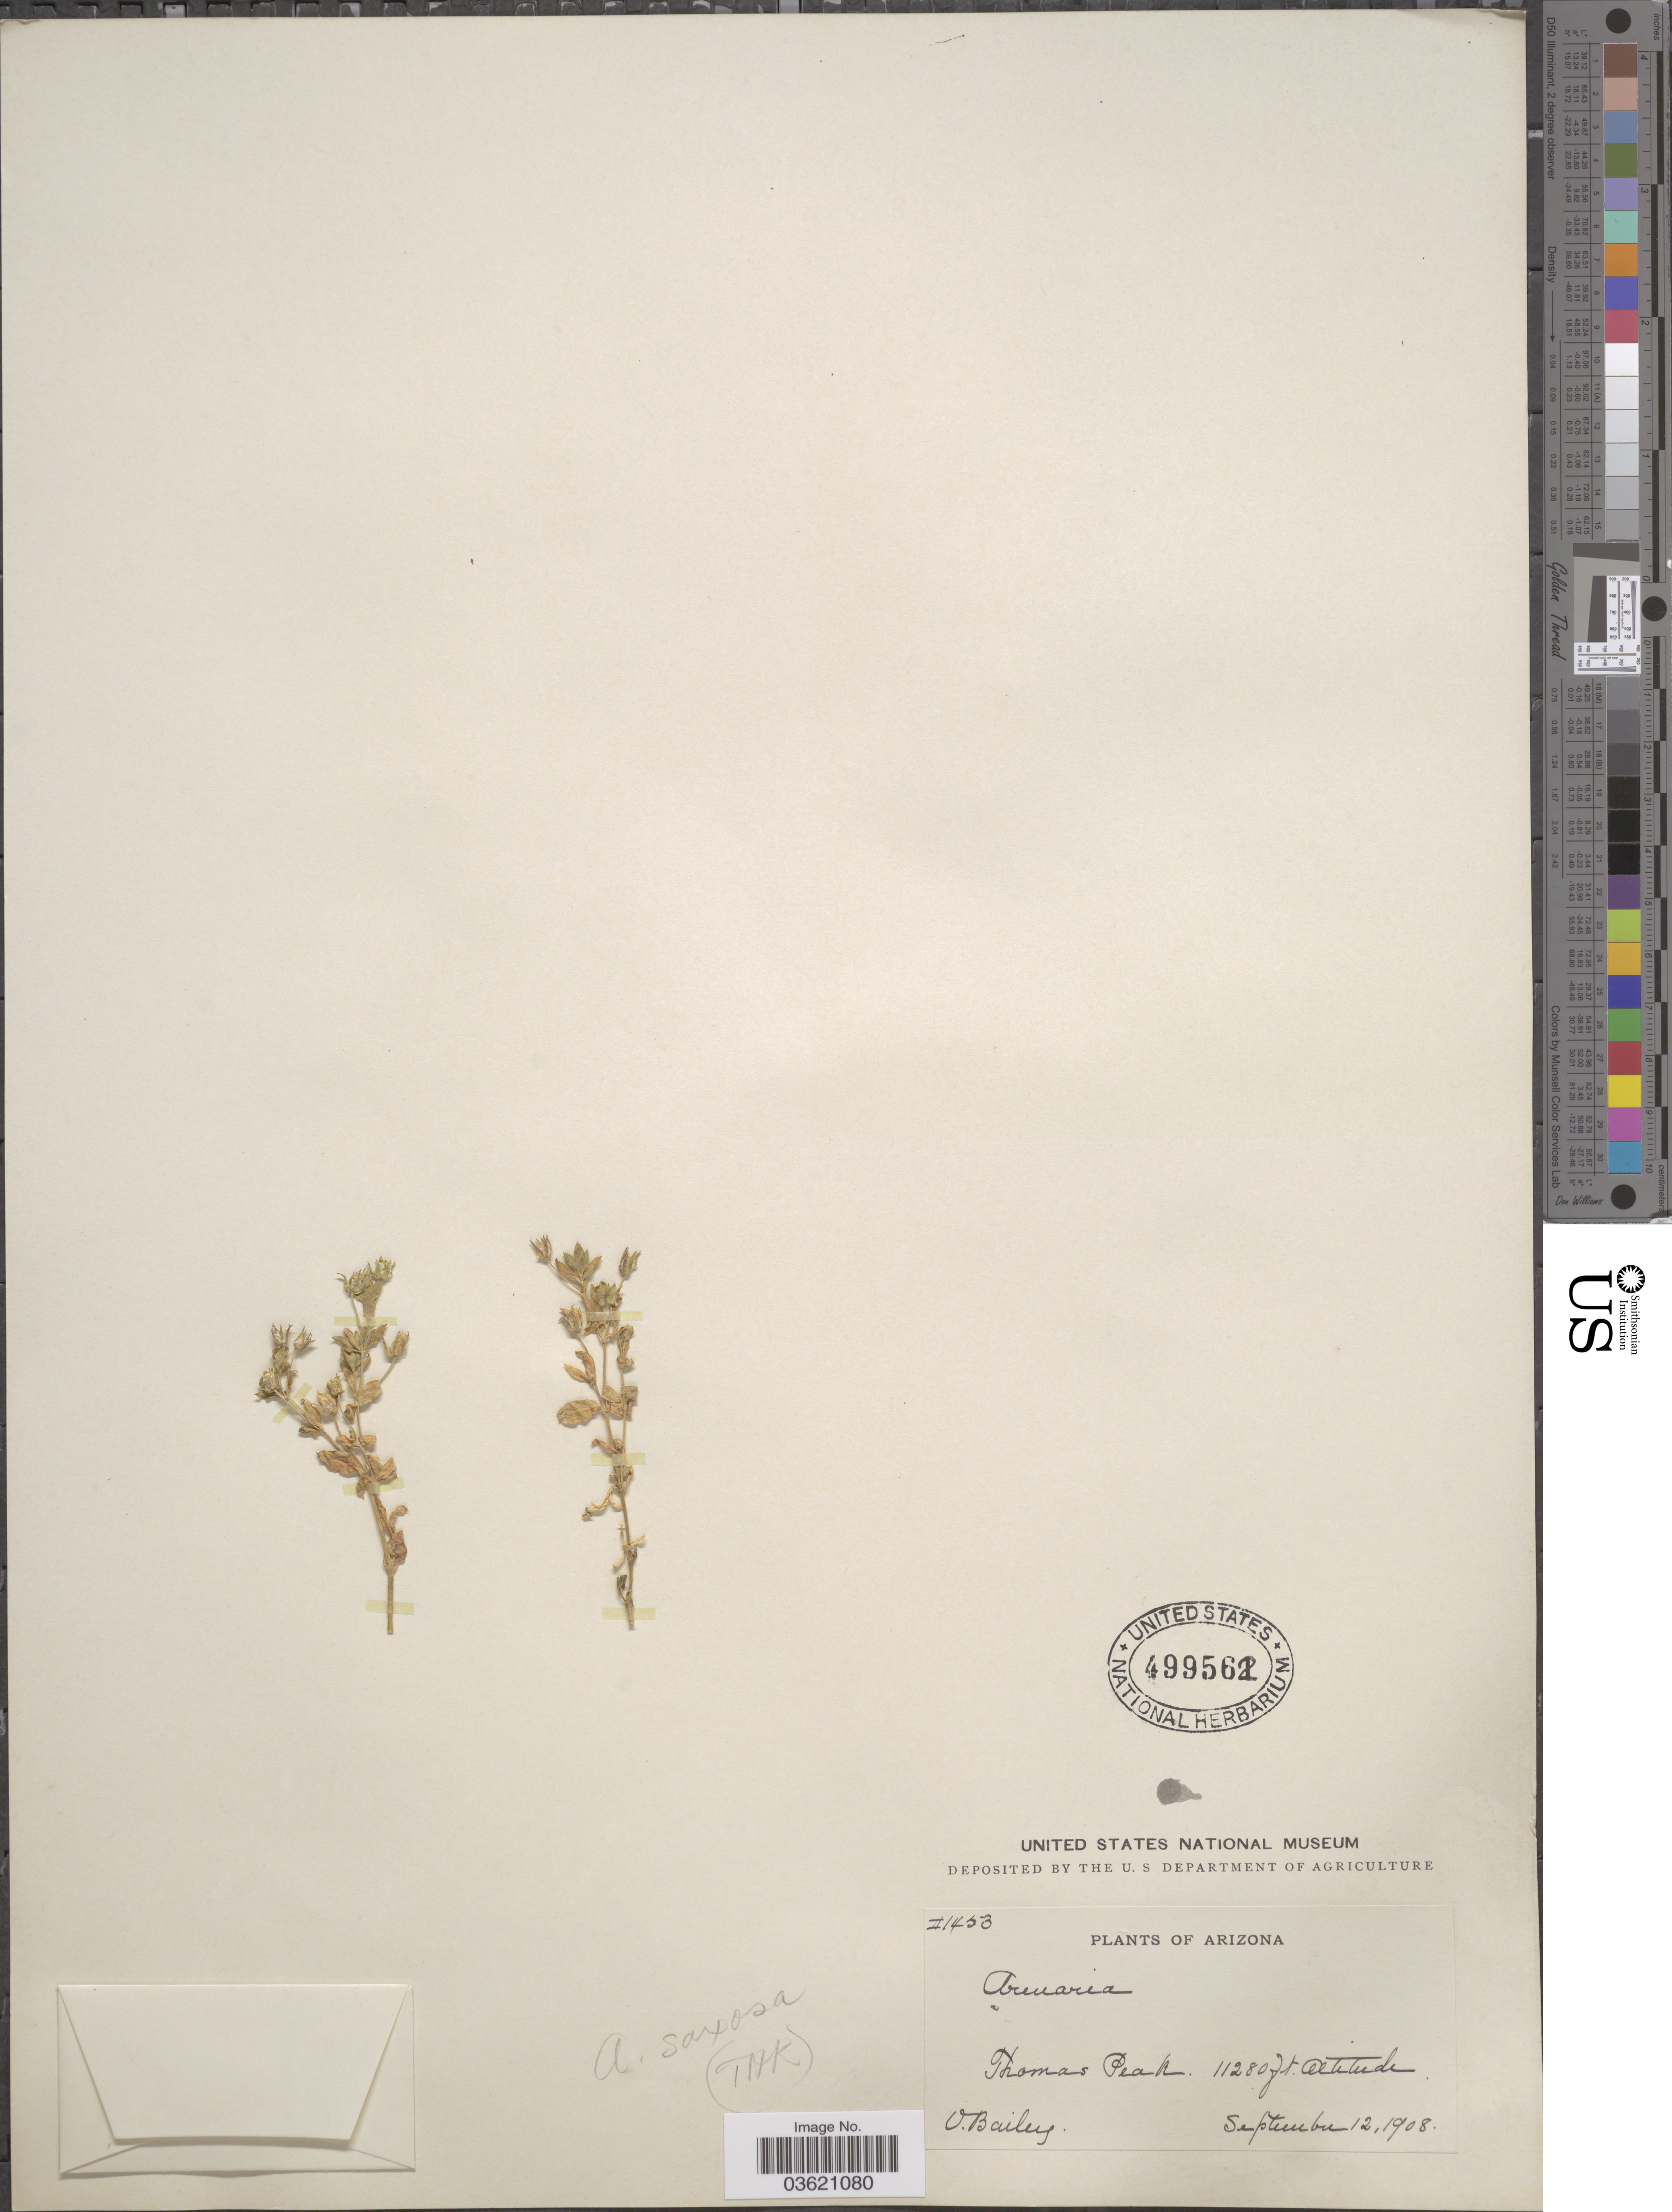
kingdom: Plantae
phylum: Tracheophyta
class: Magnoliopsida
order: Caryophyllales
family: Caryophyllaceae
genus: Arenaria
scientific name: Arenaria saxosa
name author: A. Gray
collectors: V. L. Bailey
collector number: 1453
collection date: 1908-09-12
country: United States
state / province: Arizona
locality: Thomas Peak.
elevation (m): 3438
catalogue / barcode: US 499561